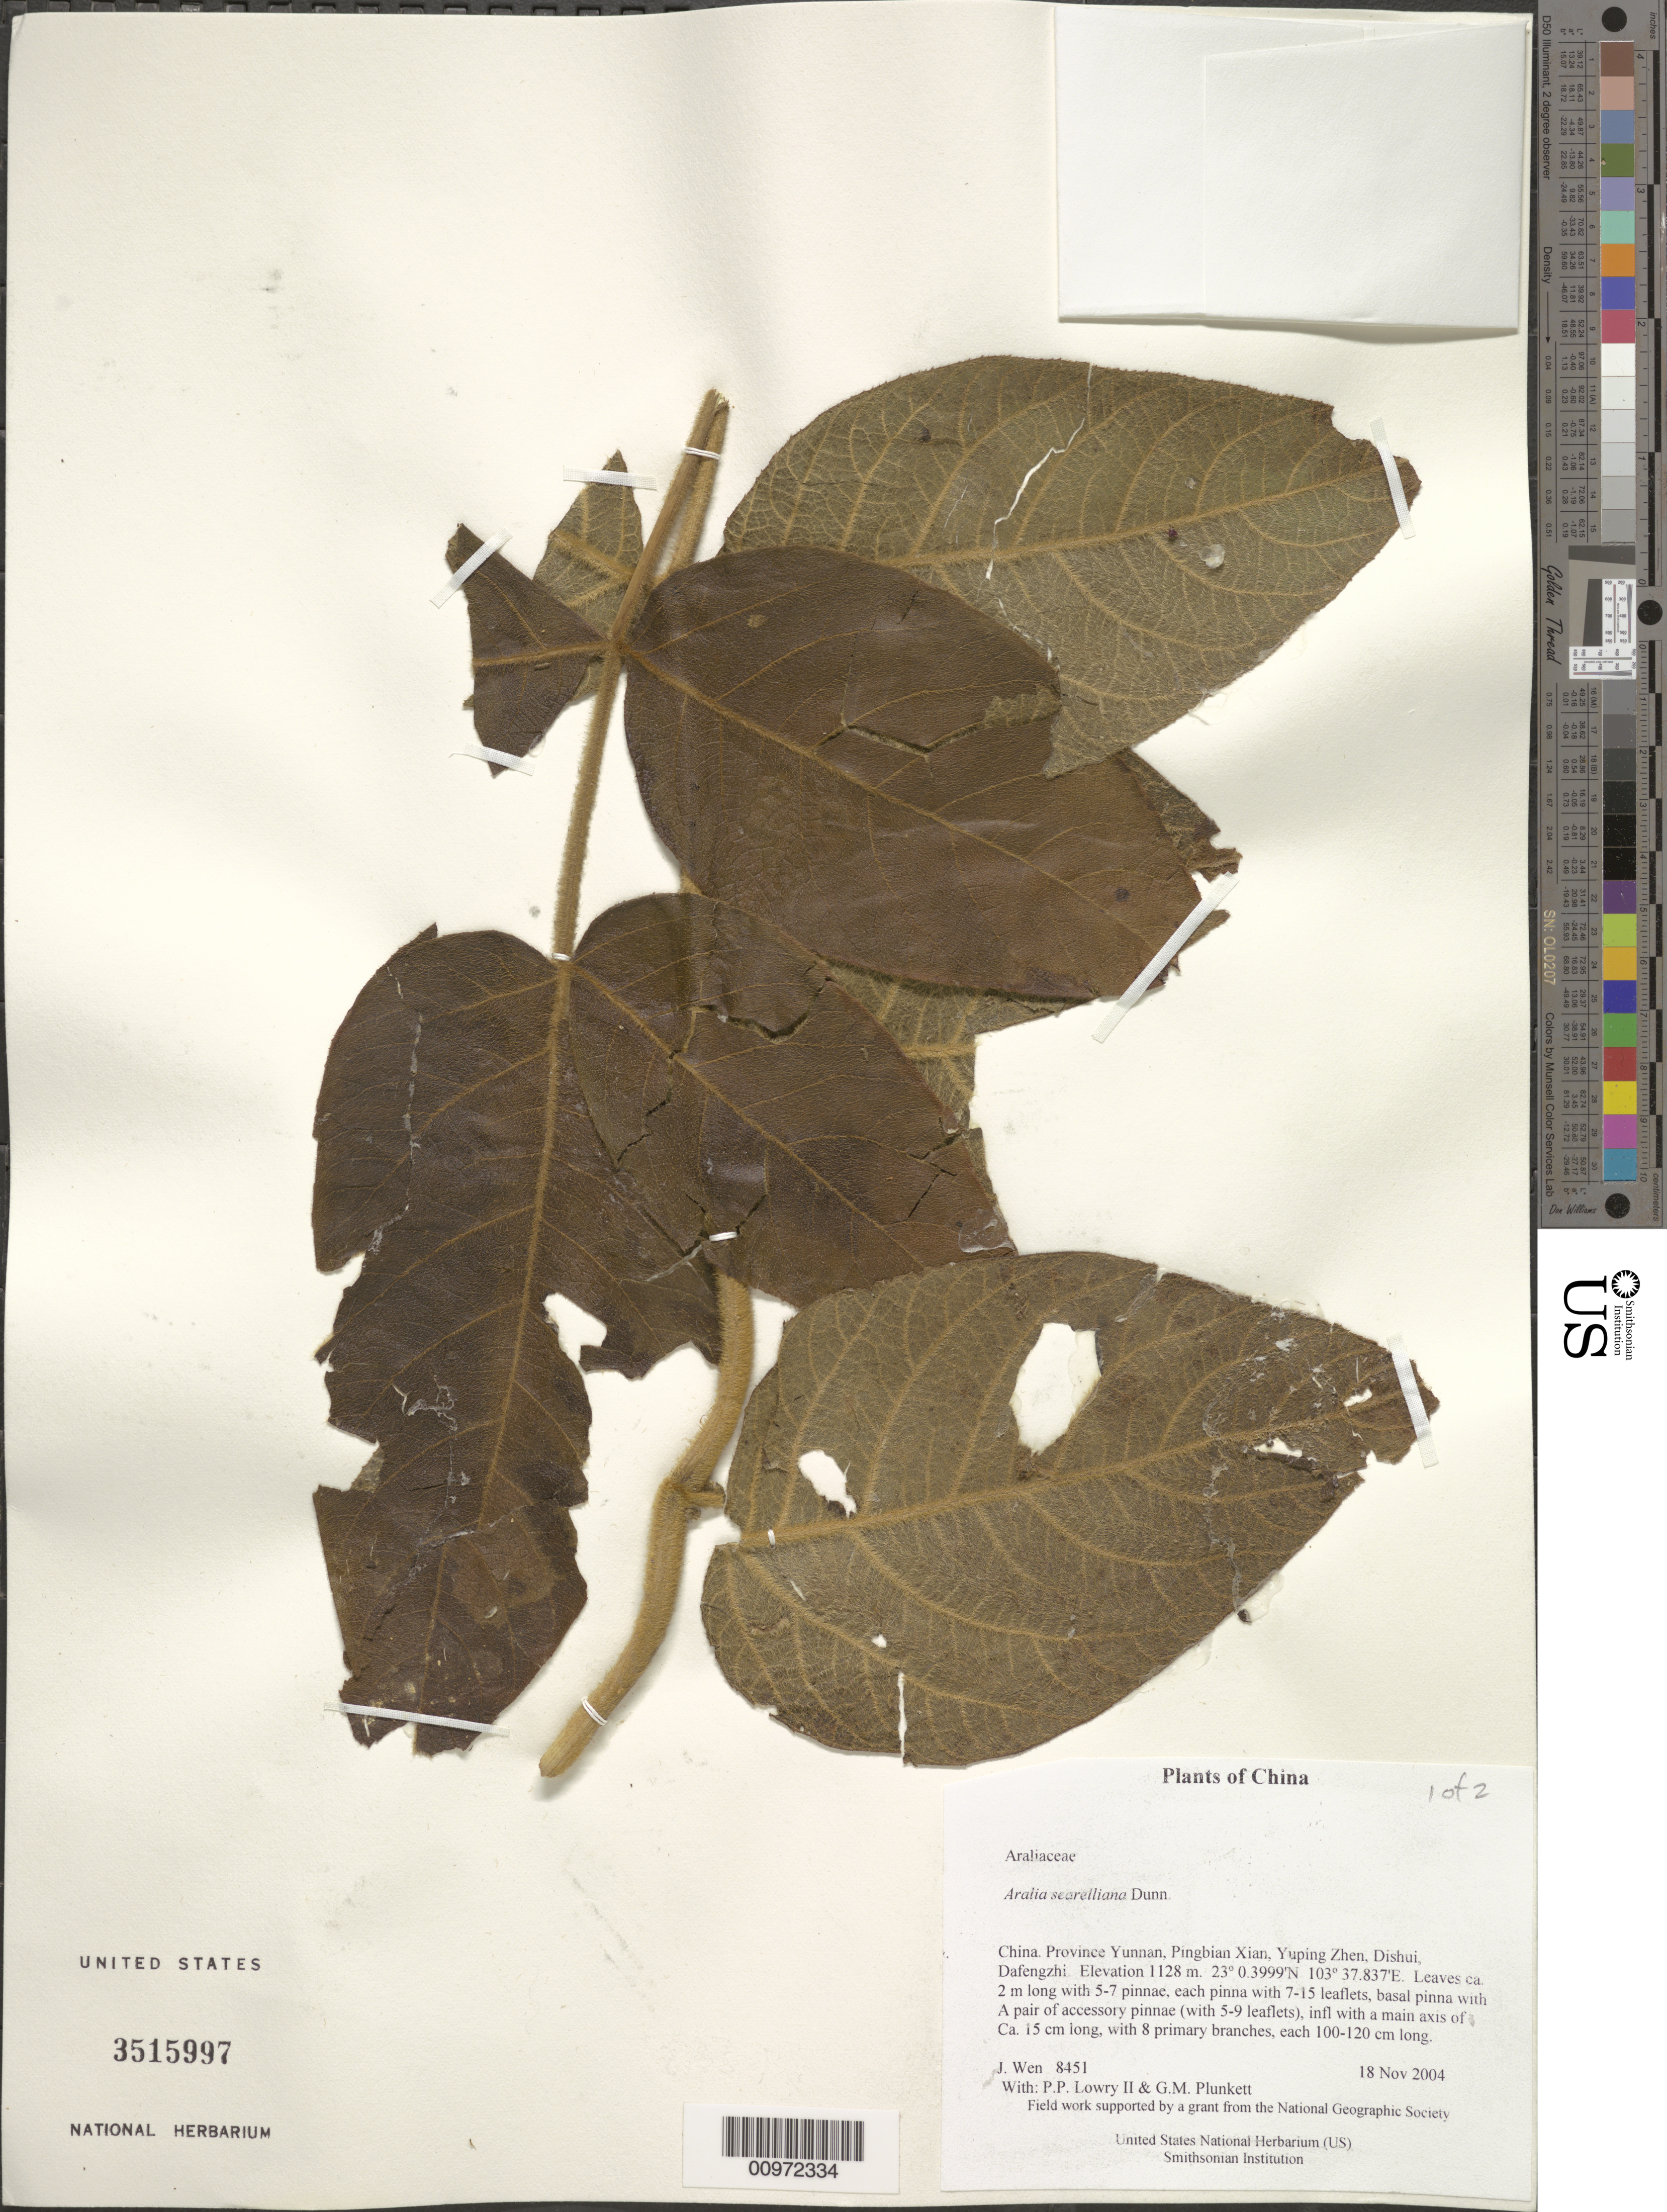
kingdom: Plantae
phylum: Tracheophyta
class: Magnoliopsida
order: Apiales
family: Araliaceae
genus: Aralia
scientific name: Aralia searelliana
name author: Dunn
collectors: J. Wen, P. P. Lowry & G. M. Plunkett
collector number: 8451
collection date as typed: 19 Nov 2004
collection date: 2004-11-19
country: China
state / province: Yunnan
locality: Pingbian Xian, Yuping Zhen, Dishui, Dafengzhi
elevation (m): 1128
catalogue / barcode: US 3515997